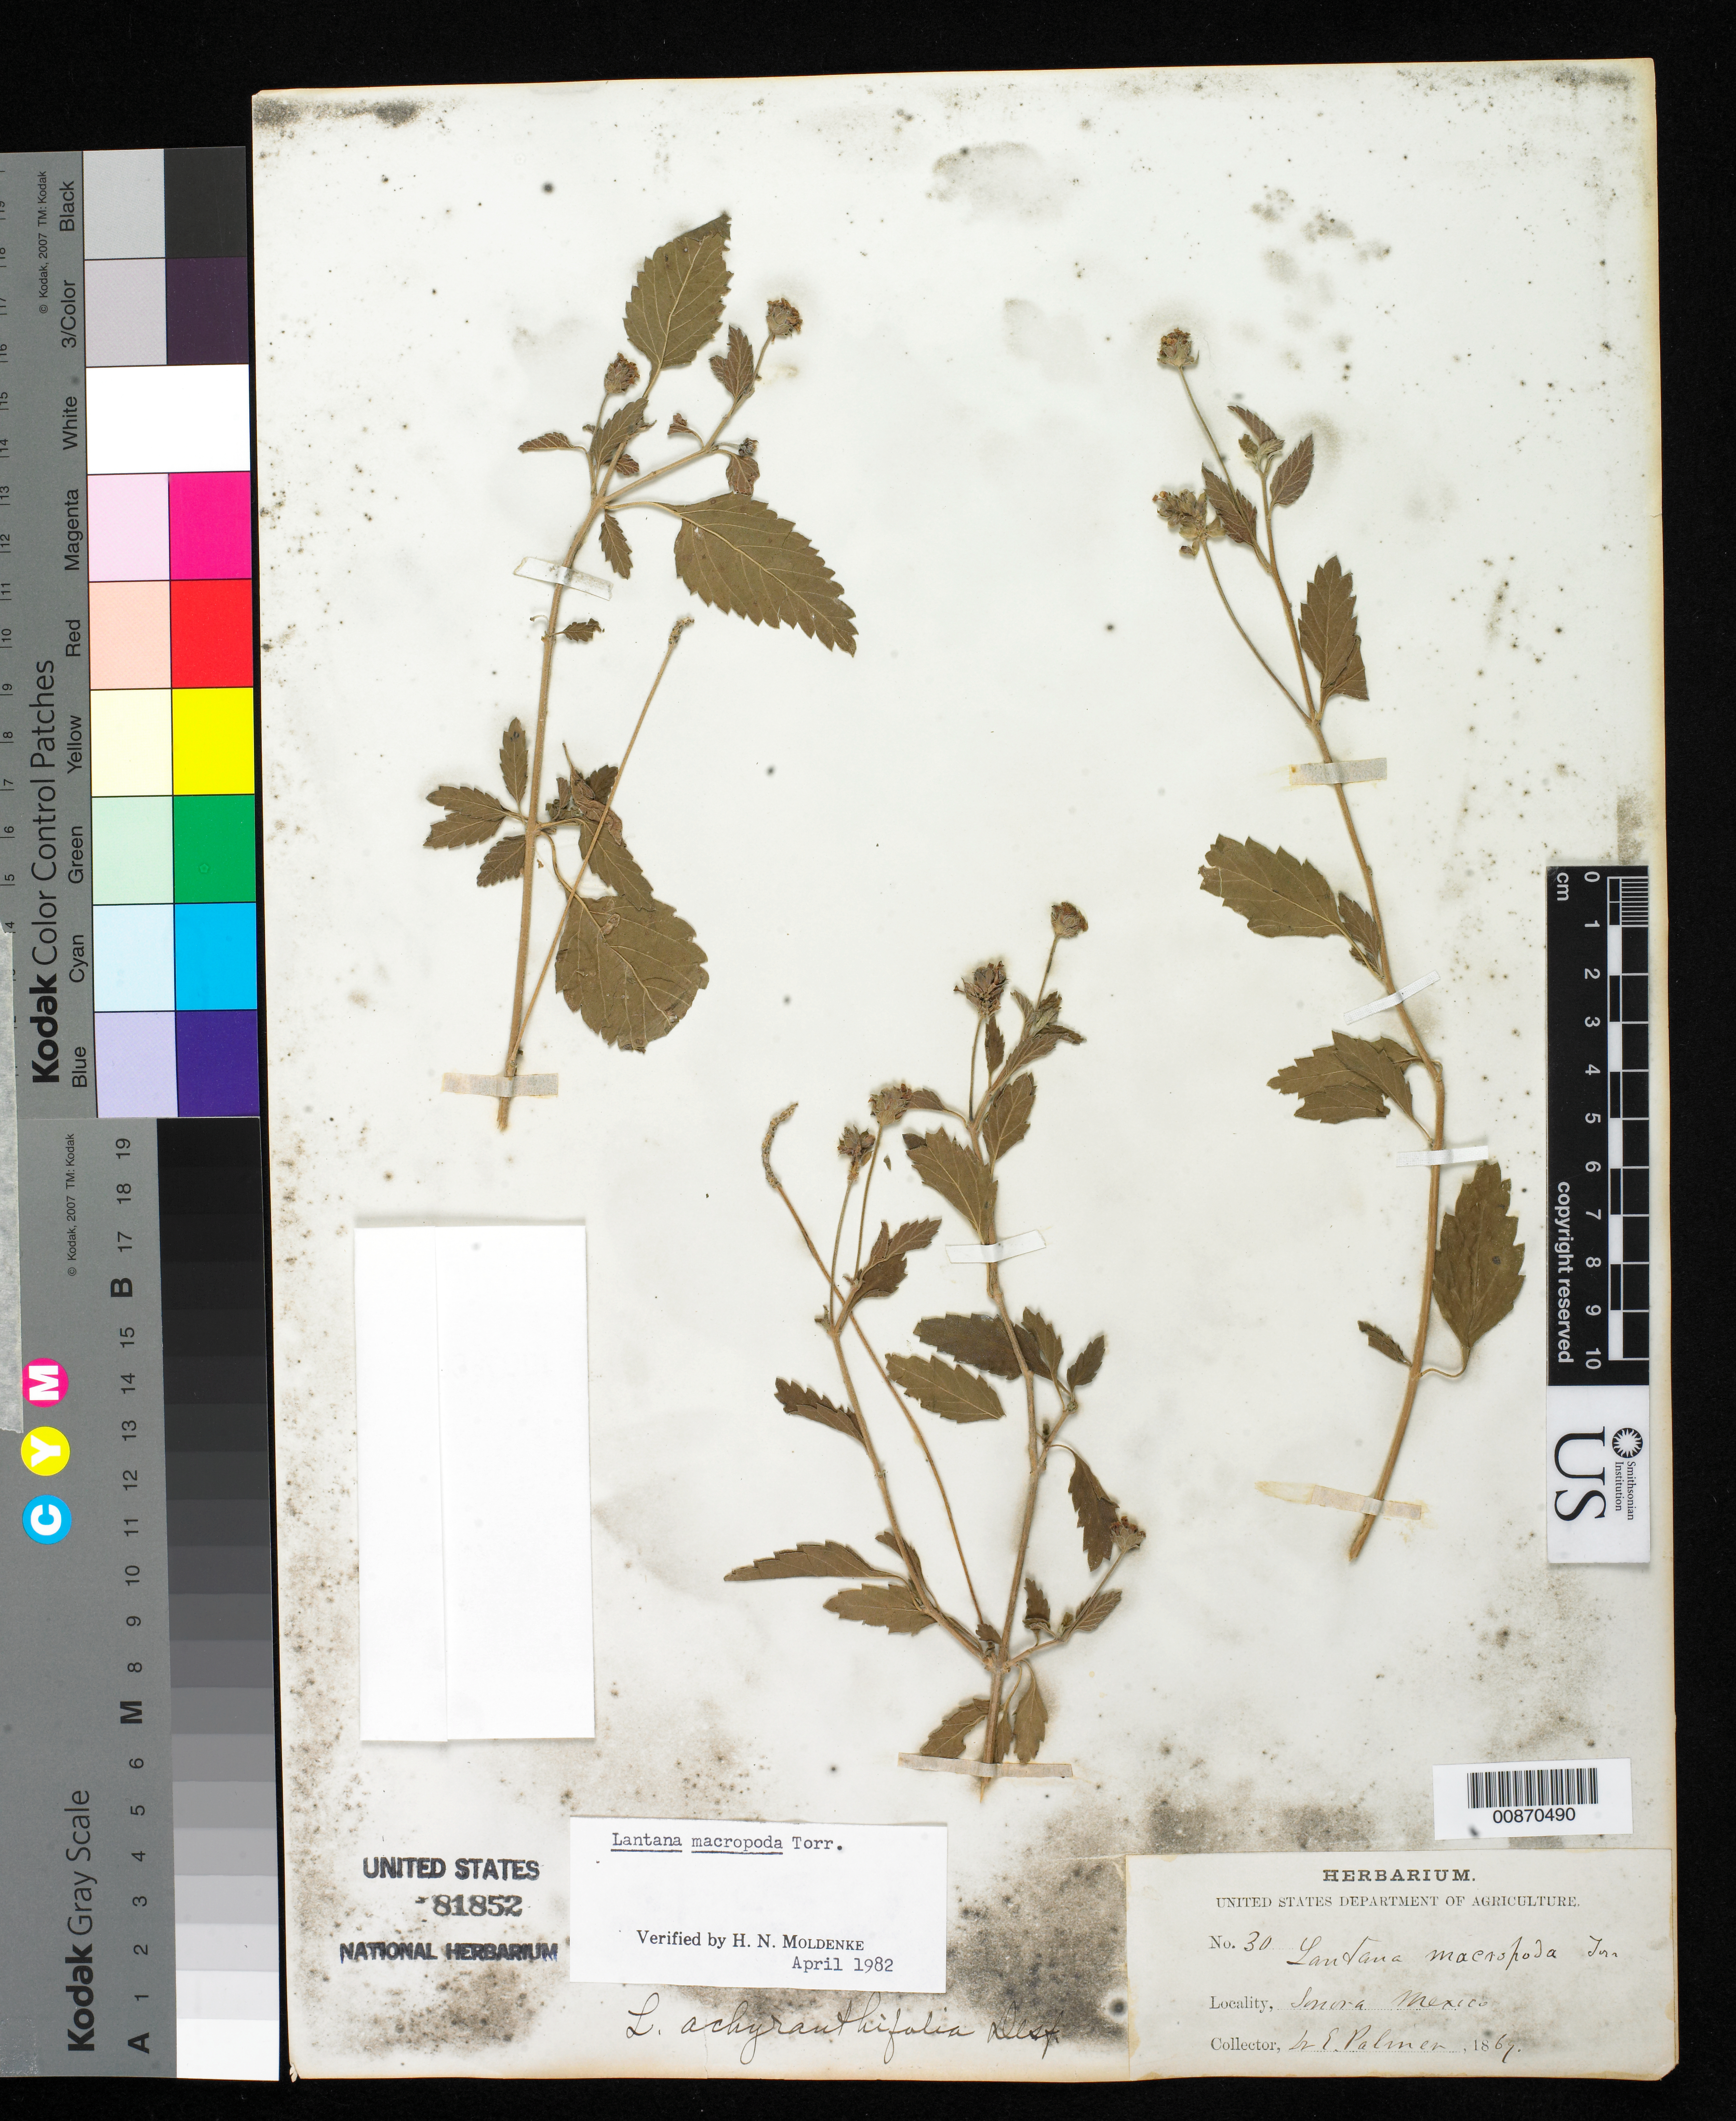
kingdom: Plantae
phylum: Tracheophyta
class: Magnoliopsida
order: Lamiales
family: Verbenaceae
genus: Lantana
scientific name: Lantana macropoda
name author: Torr.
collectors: E. Palmer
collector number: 30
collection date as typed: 1869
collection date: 1869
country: Mexico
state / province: Sonora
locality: Sonora.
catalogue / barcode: US 81852